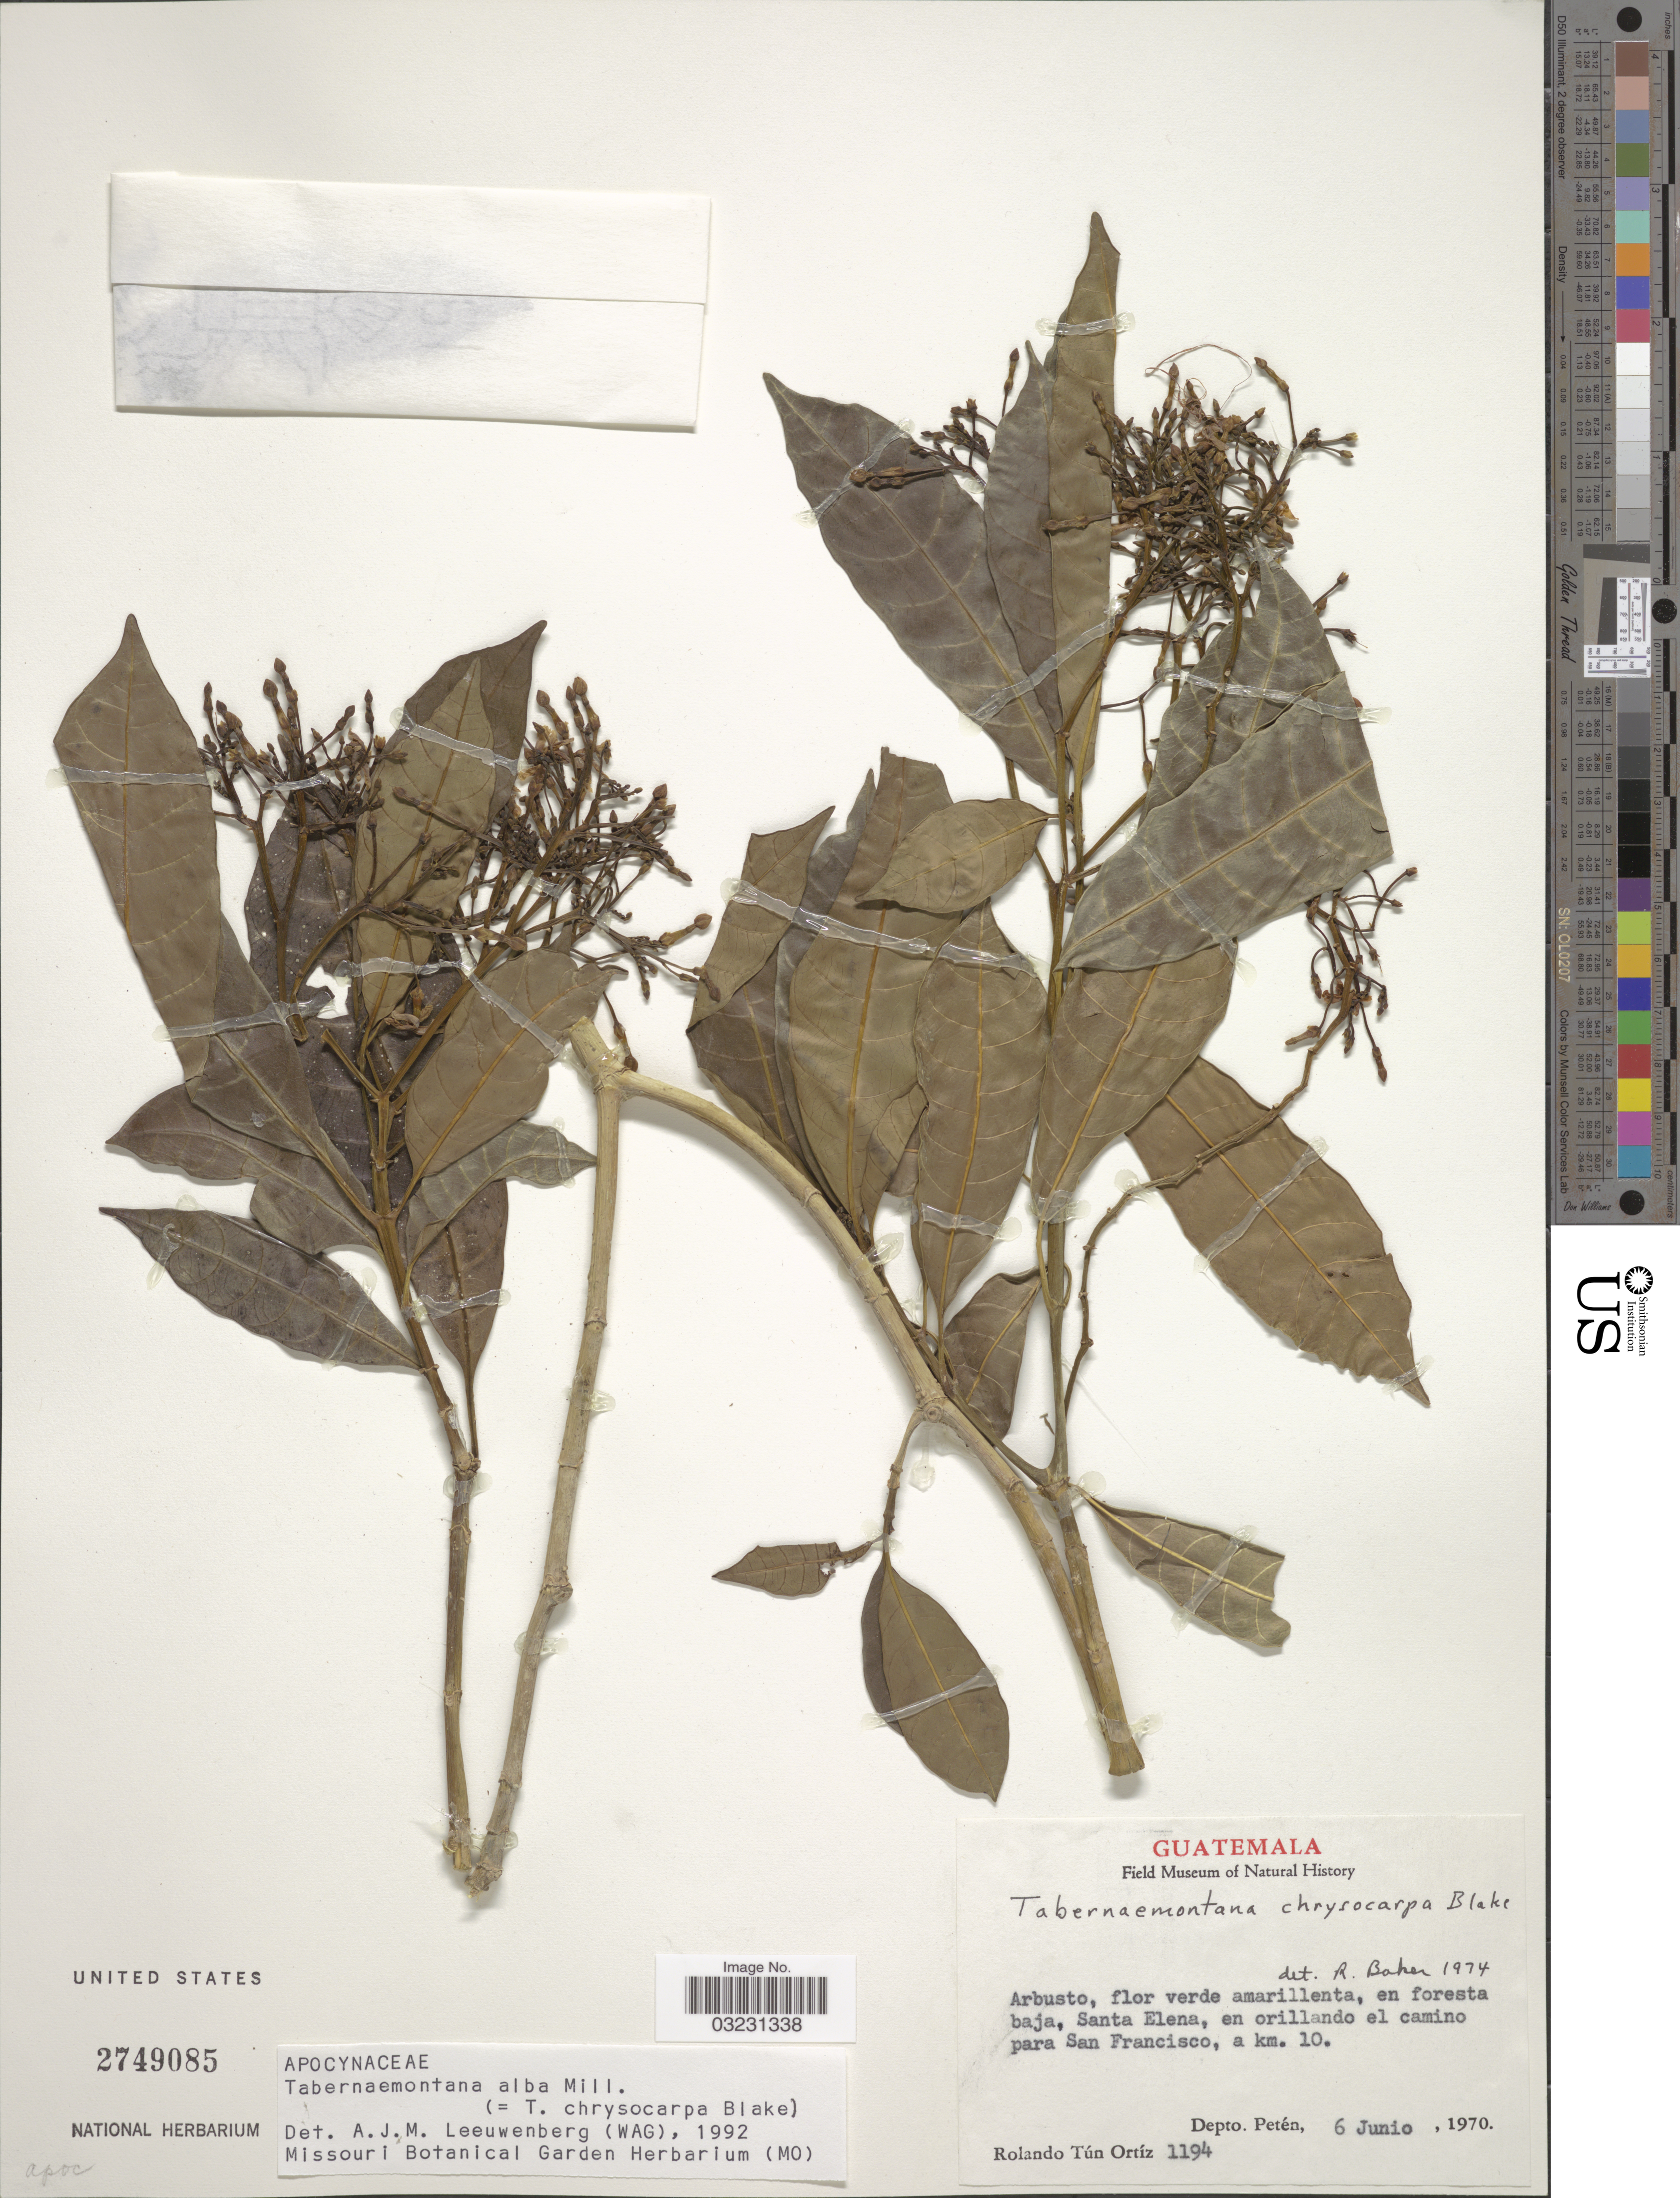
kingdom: Plantae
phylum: Tracheophyta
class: Magnoliopsida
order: Gentianales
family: Apocynaceae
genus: Tabernaemontana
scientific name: Tabernaemontana alba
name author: Mill.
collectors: R. T. Ortíz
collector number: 1194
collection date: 1970-06-06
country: Guatemala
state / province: El Petén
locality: Santa Elena, en orillando el camino para San Francisco, a km. 10. Depto. Petén.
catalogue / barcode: US 2749085